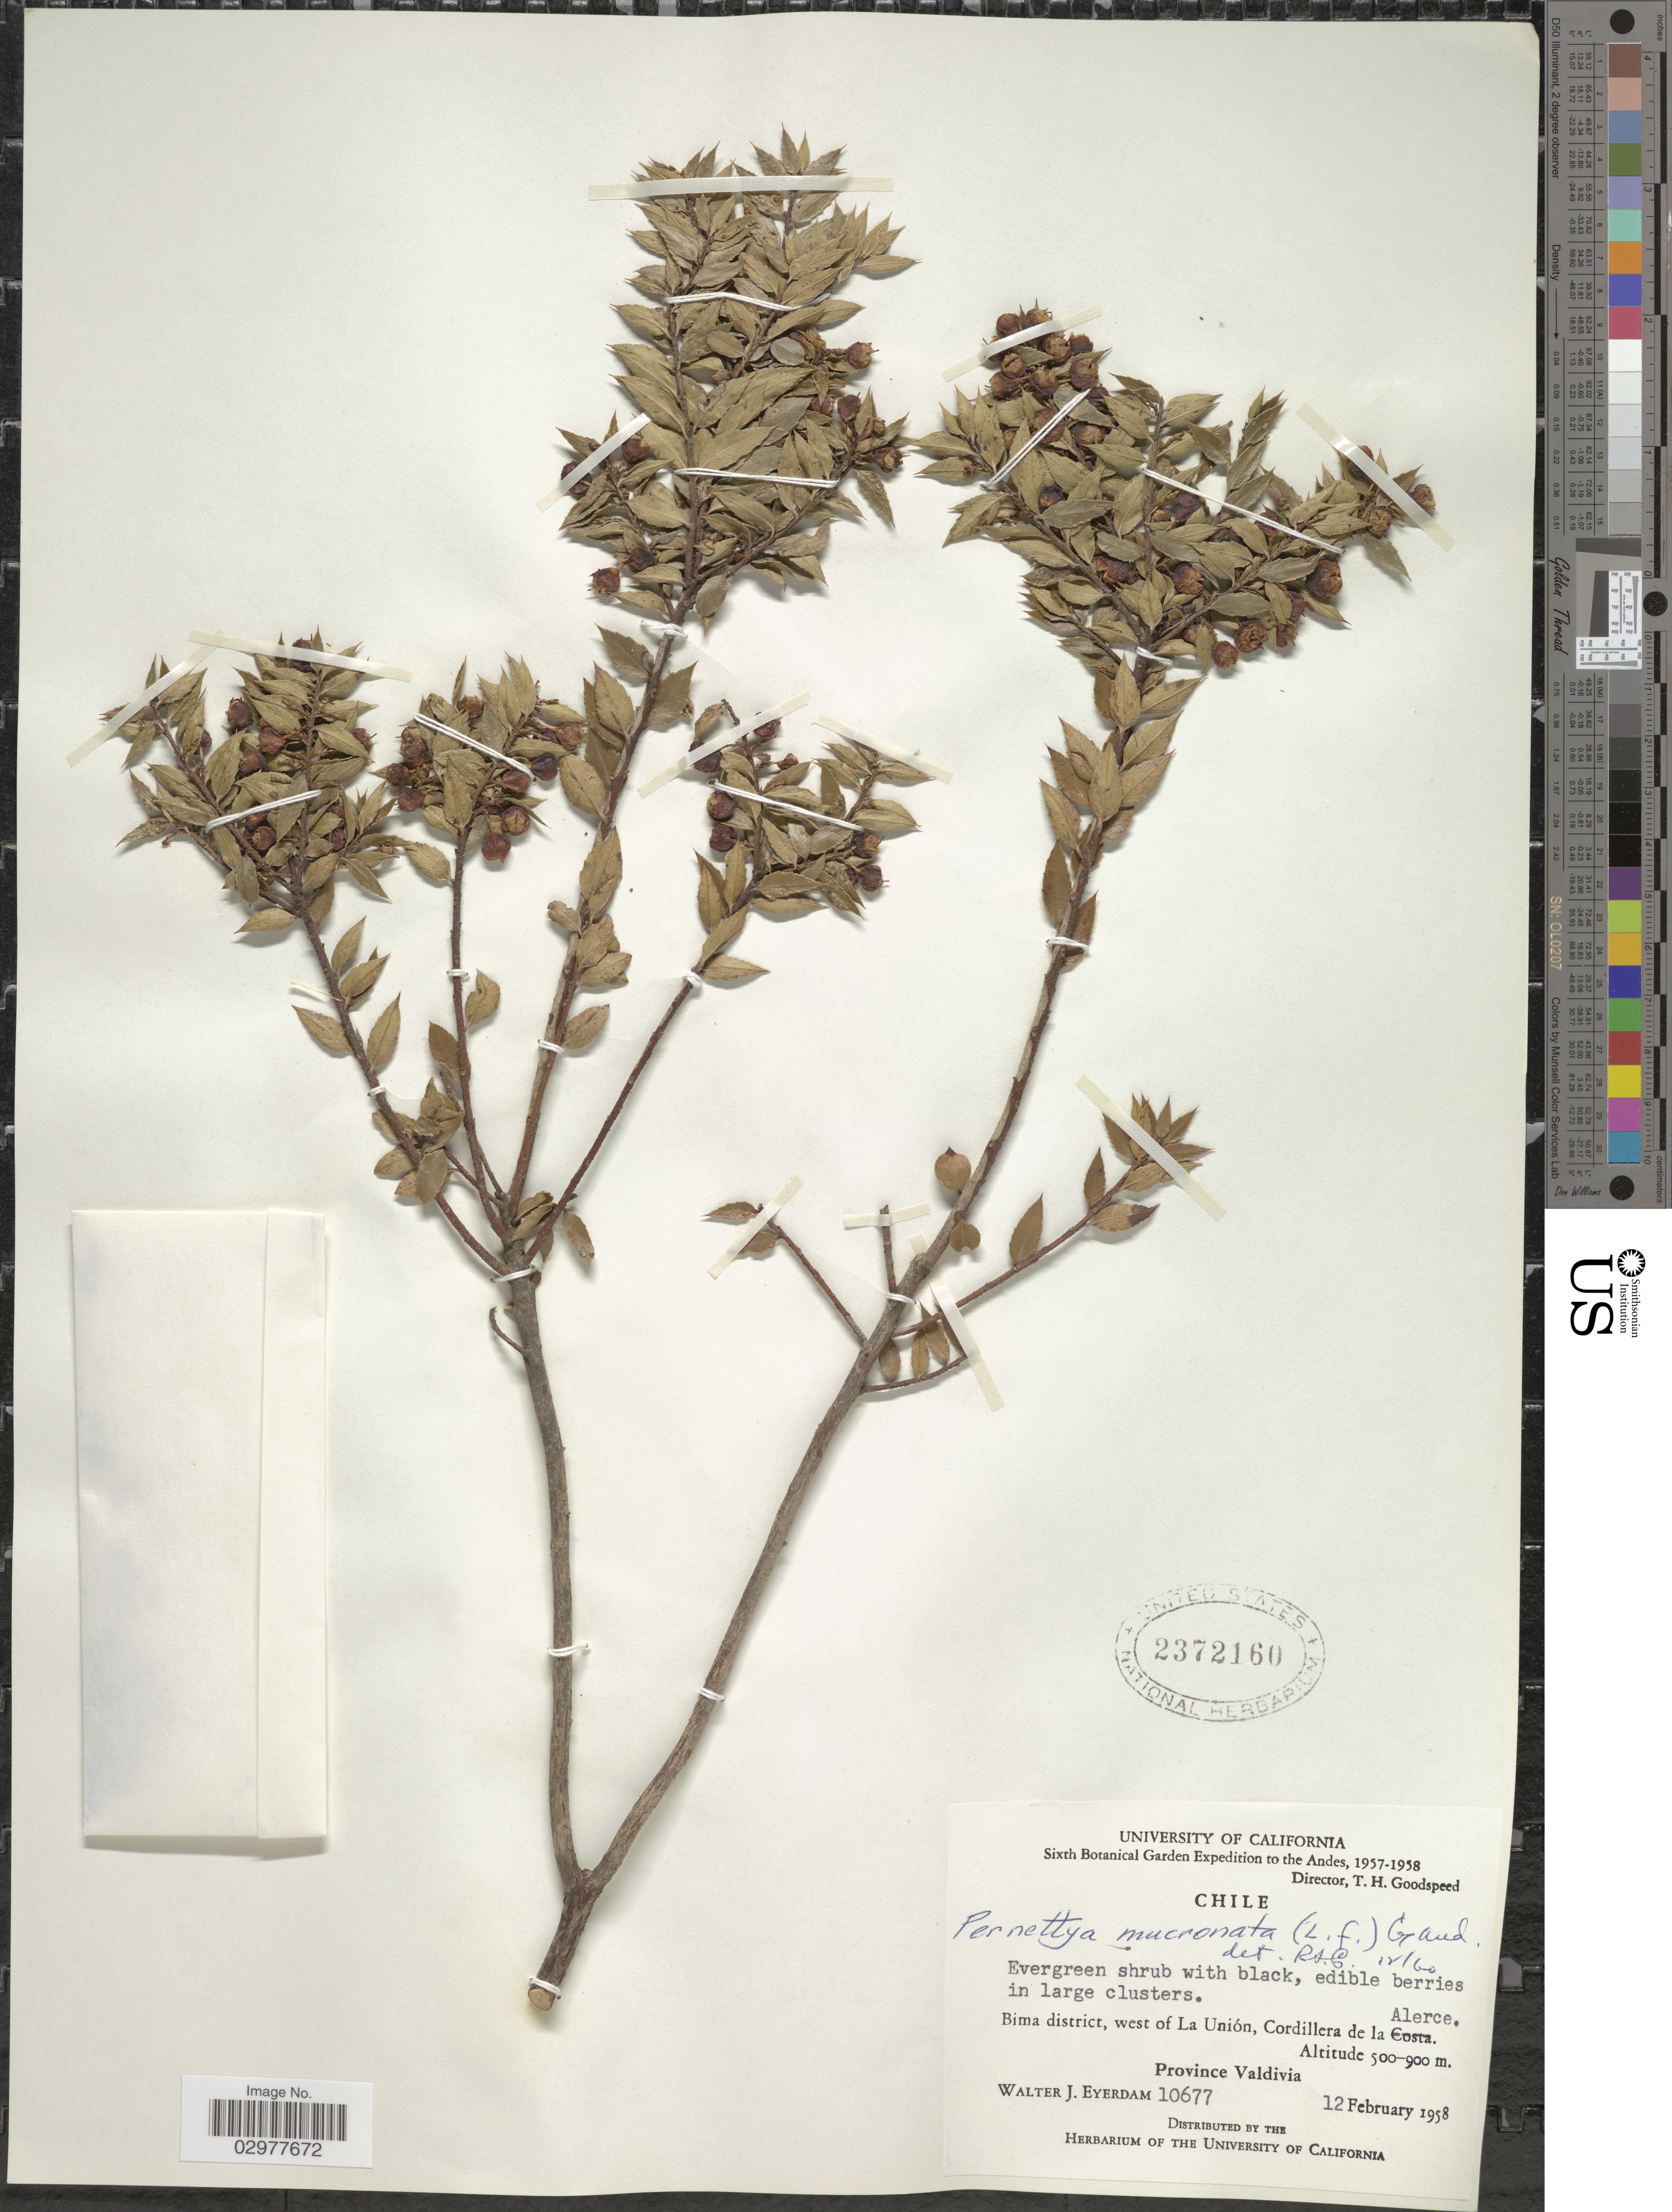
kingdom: Plantae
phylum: Tracheophyta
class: Magnoliopsida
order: Ericales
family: Ericaceae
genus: Pernettya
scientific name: Pernettya mucronata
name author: (L. f.) Gaudich. ex A. Spreng.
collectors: W. J. Eyerdam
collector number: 10677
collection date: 1958-02-12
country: Chile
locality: The Andes, Bima district, west of La Unión, Cordillera de la Alerce. Province Valdivia.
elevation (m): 500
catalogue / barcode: US 2372160